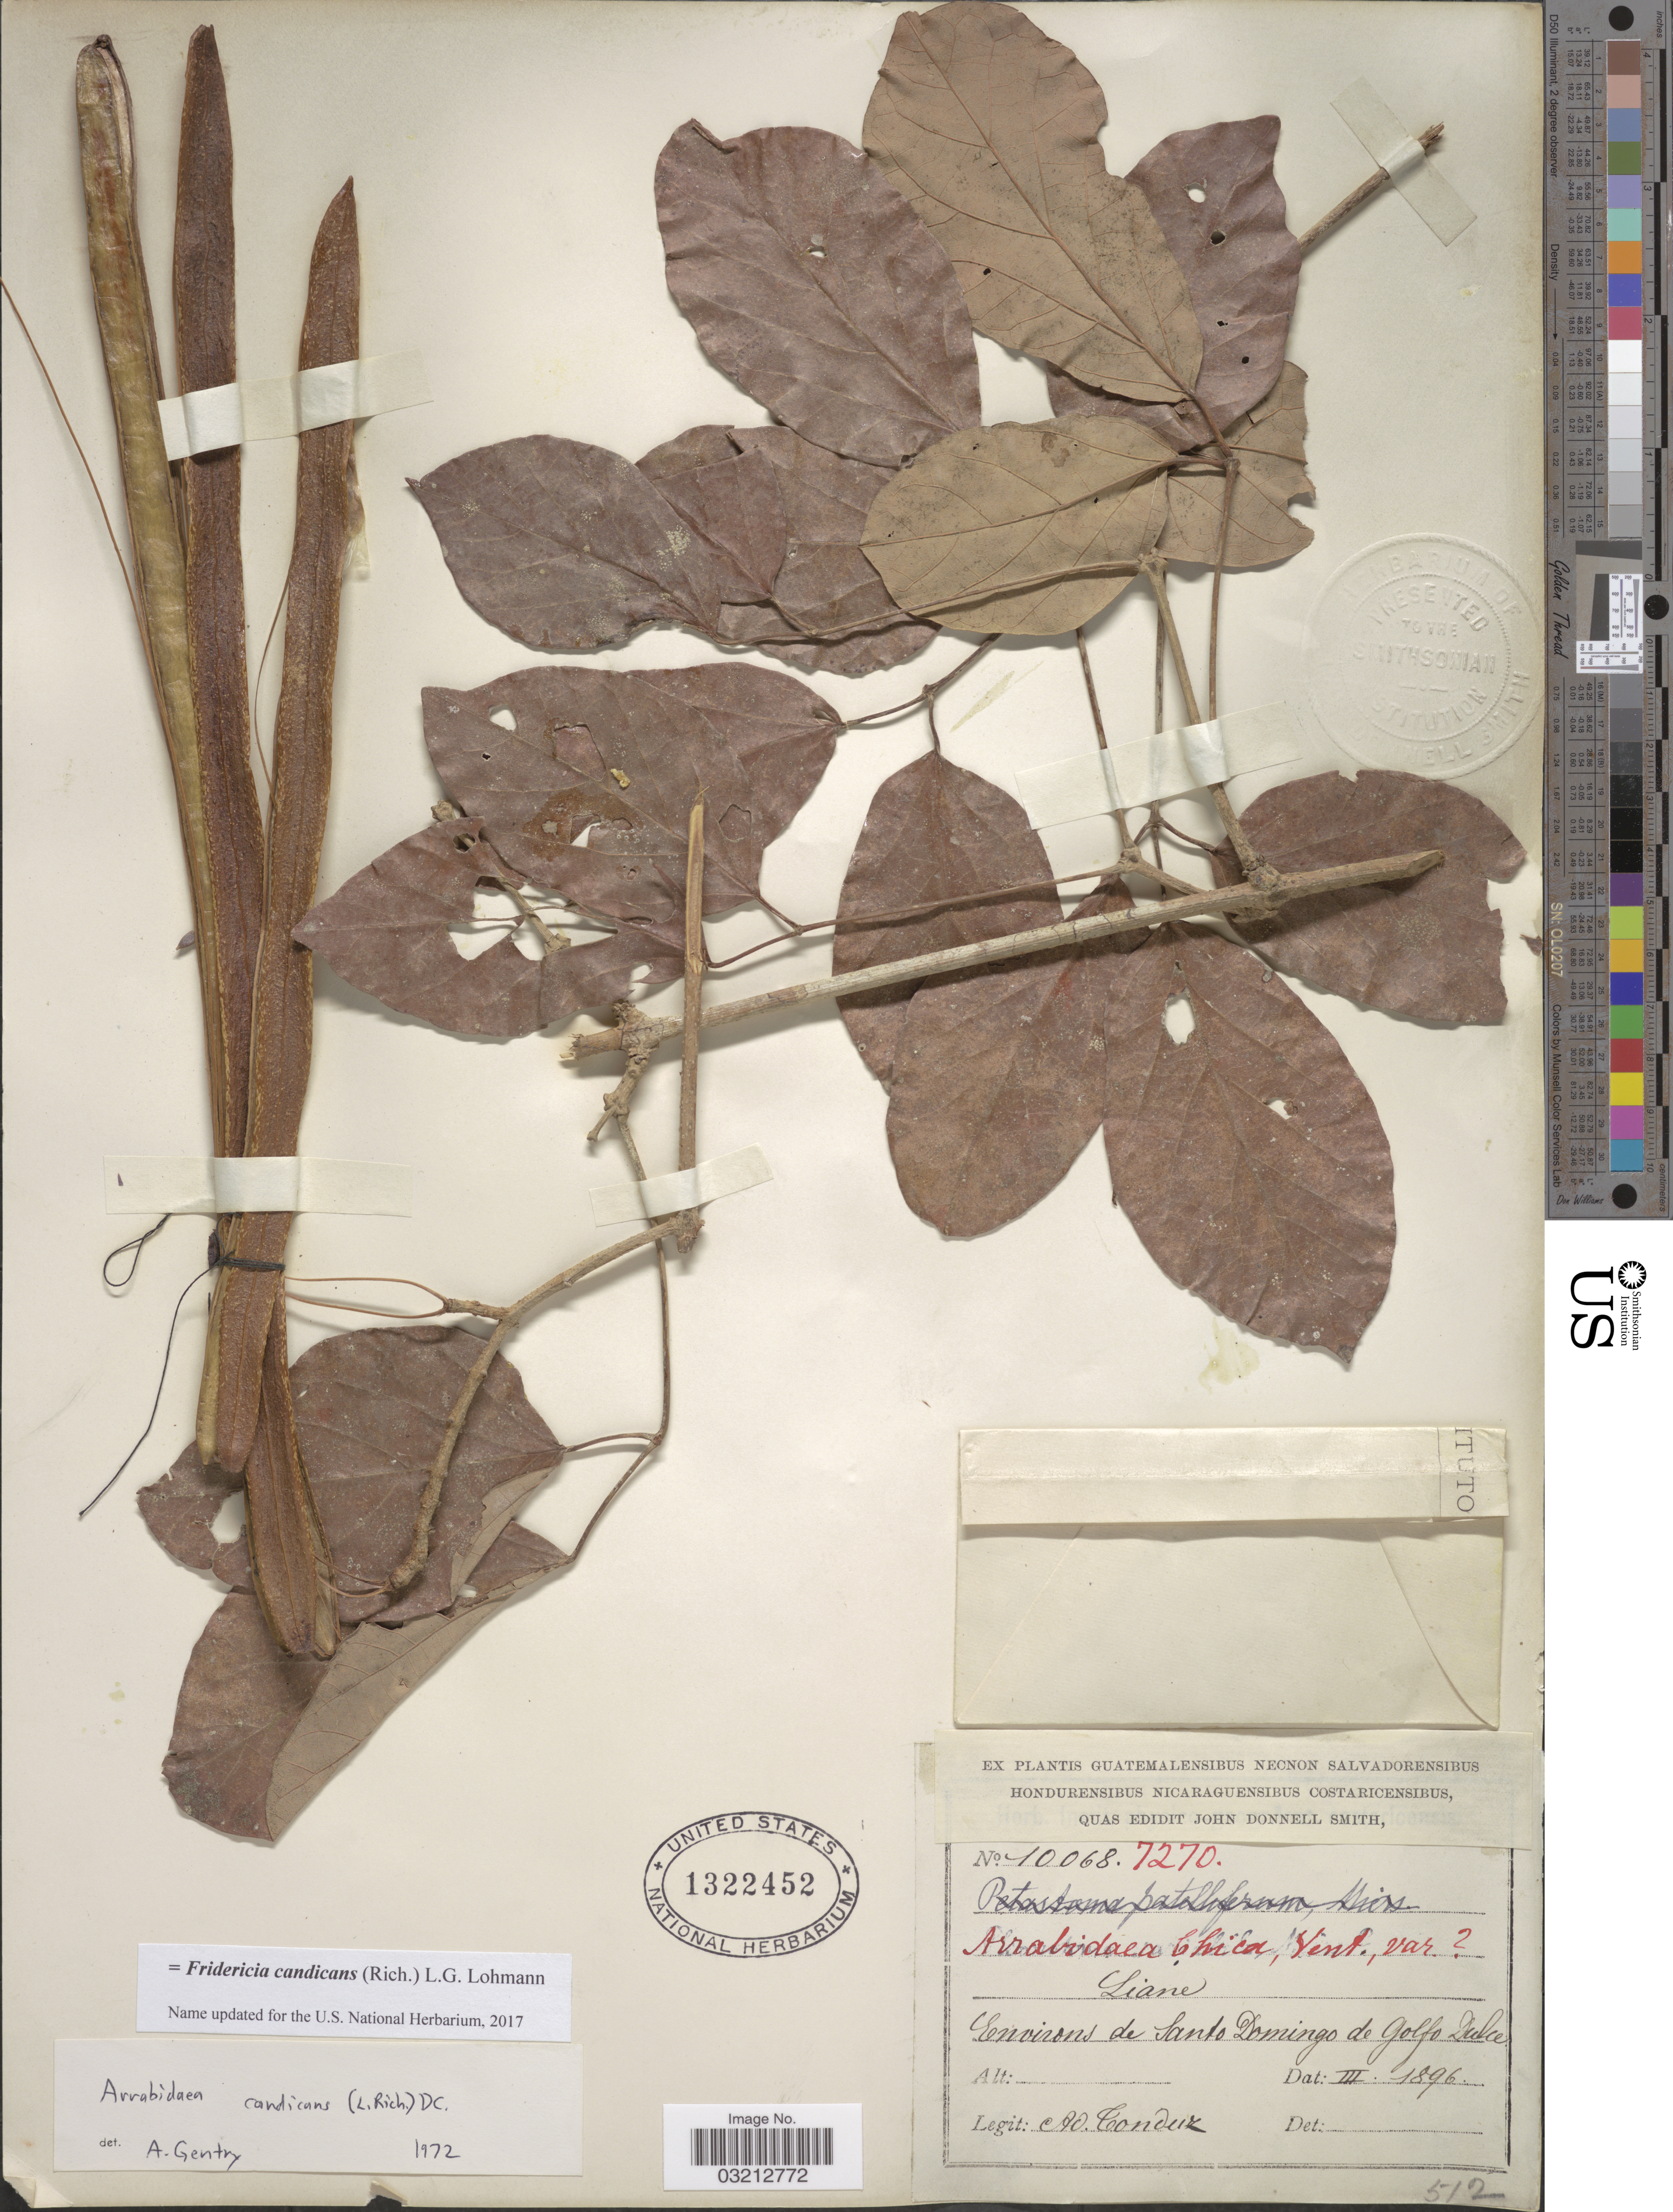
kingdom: Plantae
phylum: Tracheophyta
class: Magnoliopsida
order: Lamiales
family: Bignoniaceae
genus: Fridericia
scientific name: Fridericia candicans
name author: (Rich.) L.G. Lohmann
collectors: A. Tonduz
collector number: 10068/7270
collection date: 1896-03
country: Costa Rica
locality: Environs de Santo Domingo de Golfo Dulce.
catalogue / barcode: US 1322452